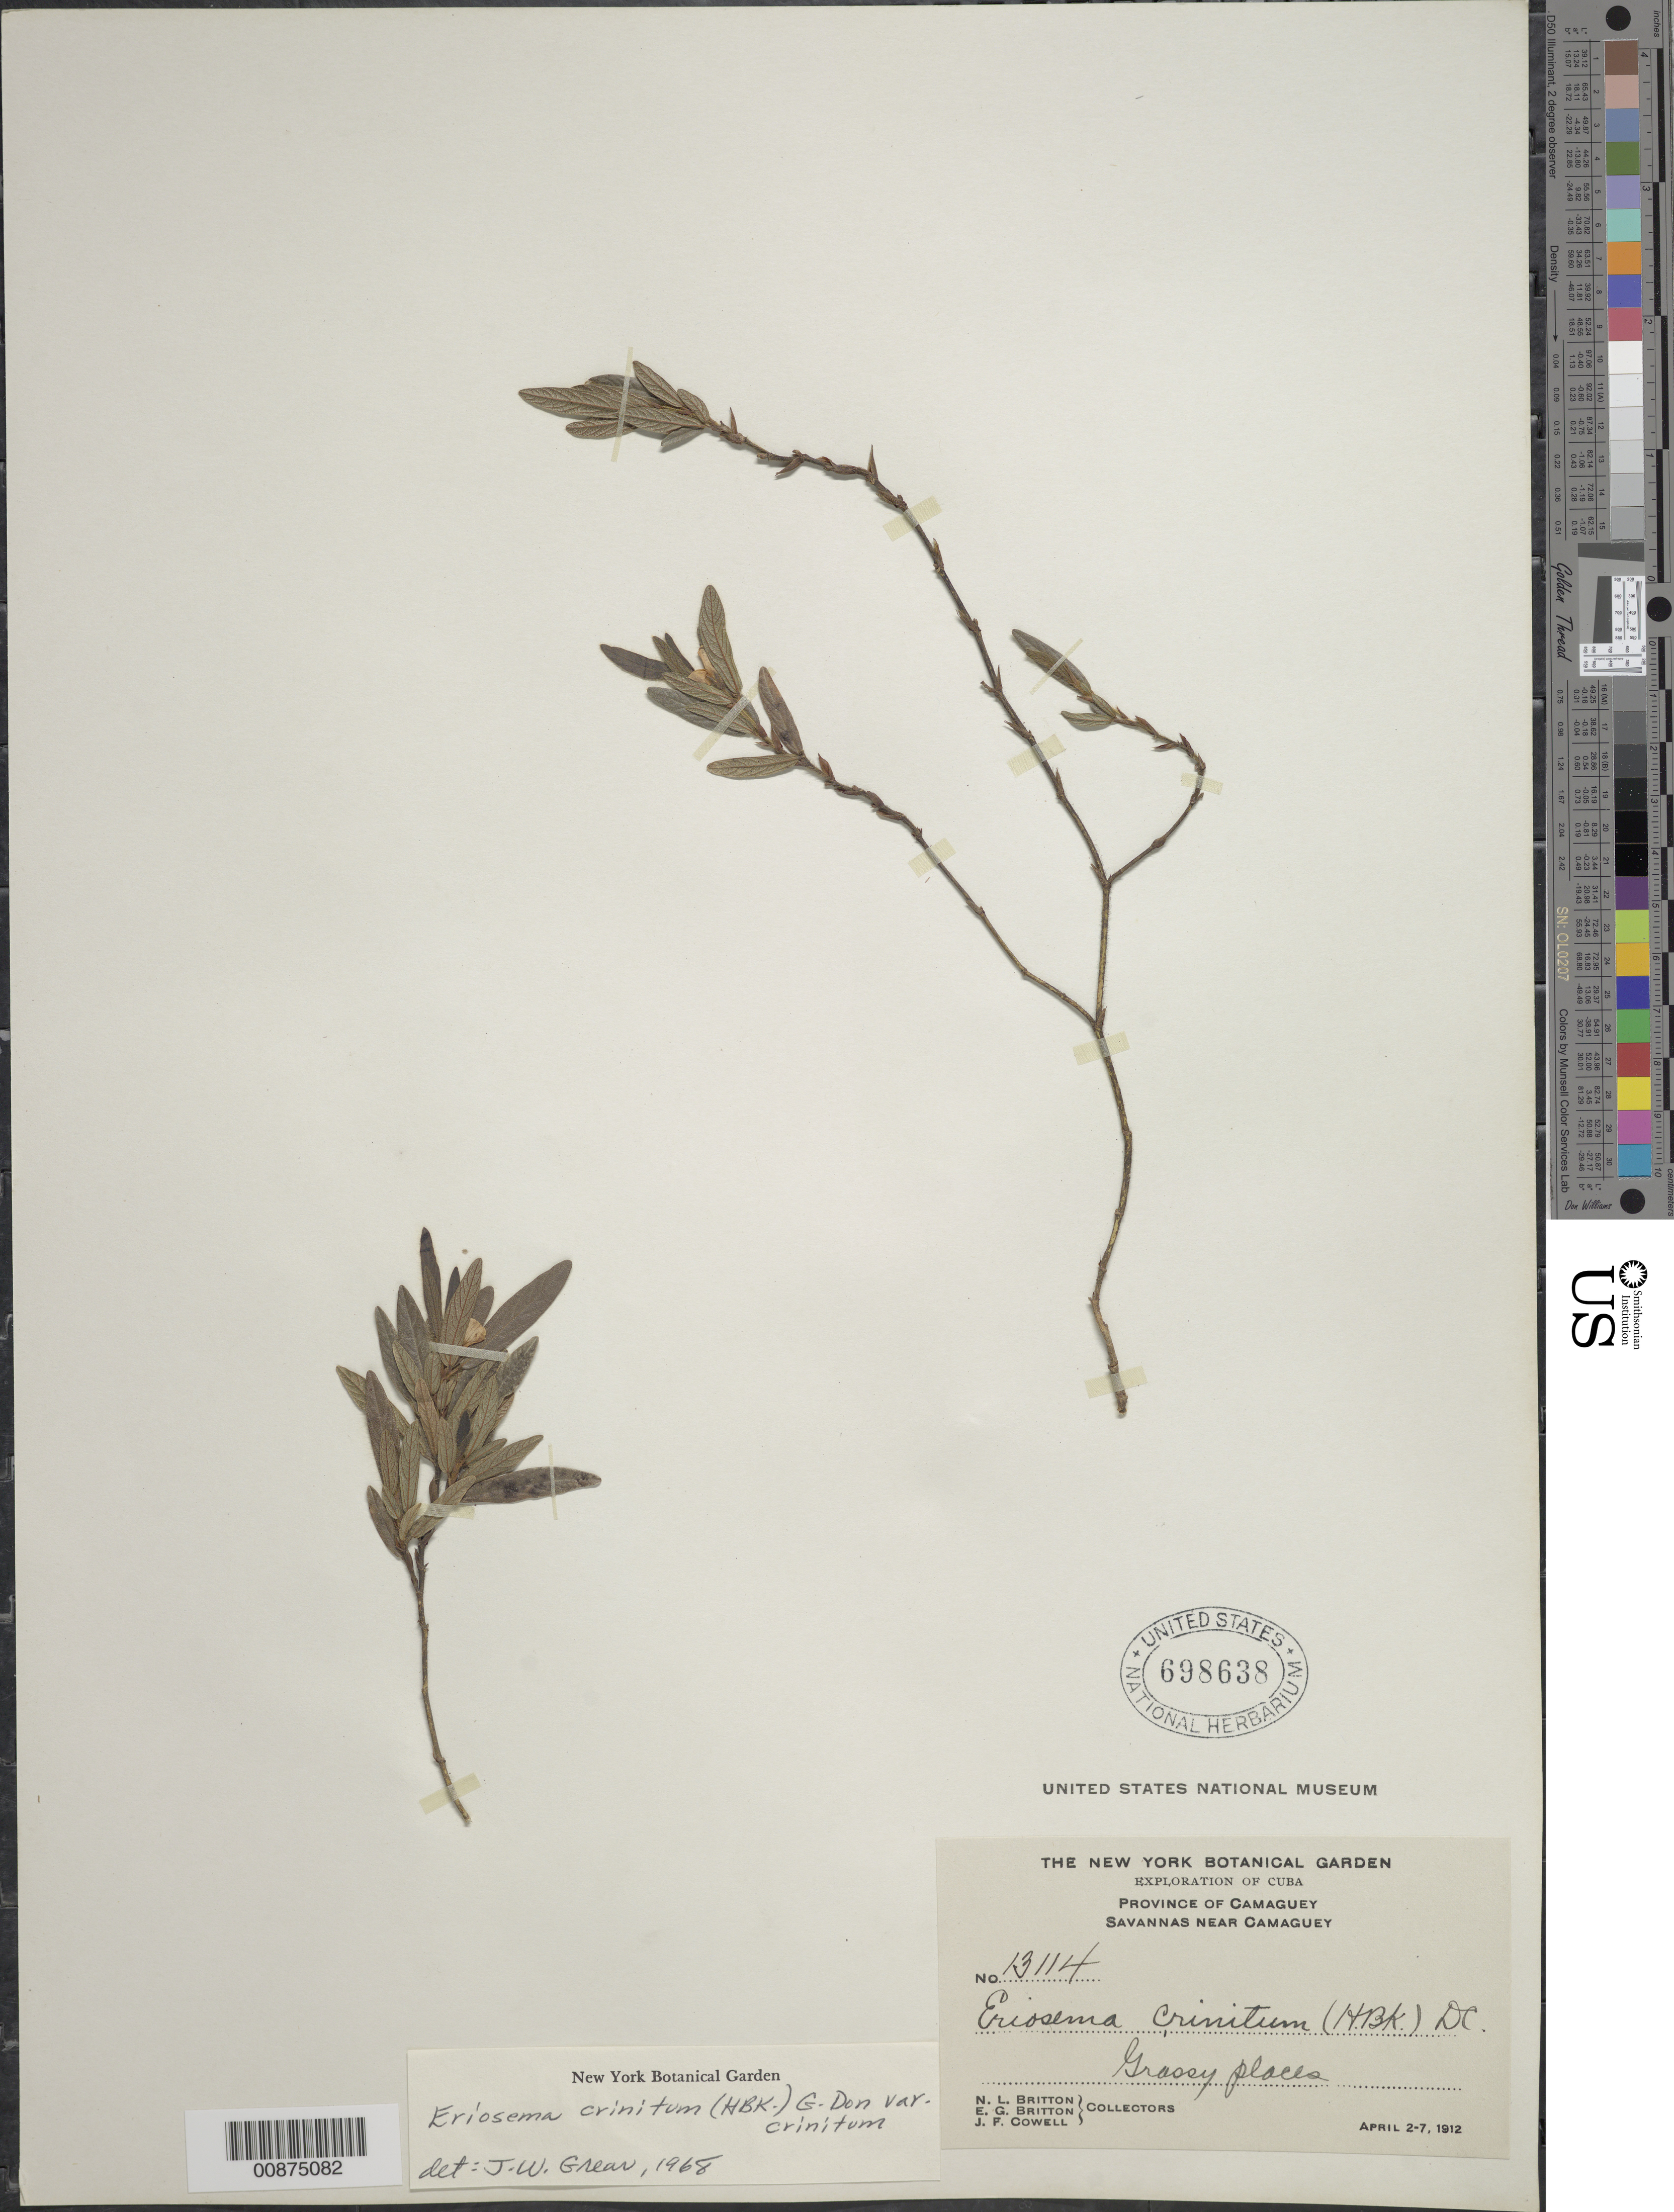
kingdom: Plantae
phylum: Tracheophyta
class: Magnoliopsida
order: Fabales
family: Fabaceae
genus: Eriosema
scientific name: Eriosema crinitum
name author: (Kunth) G. Don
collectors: N. Britton, E. G. Britton & J. F. Cowell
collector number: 13114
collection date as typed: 02 Apr 1912 to 07 Apr 1912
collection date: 1912-04-02/1912-04-07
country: Cuba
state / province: Camaguey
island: Cuba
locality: Savannas near Camaguey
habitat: Grassy places.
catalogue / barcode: US 698638